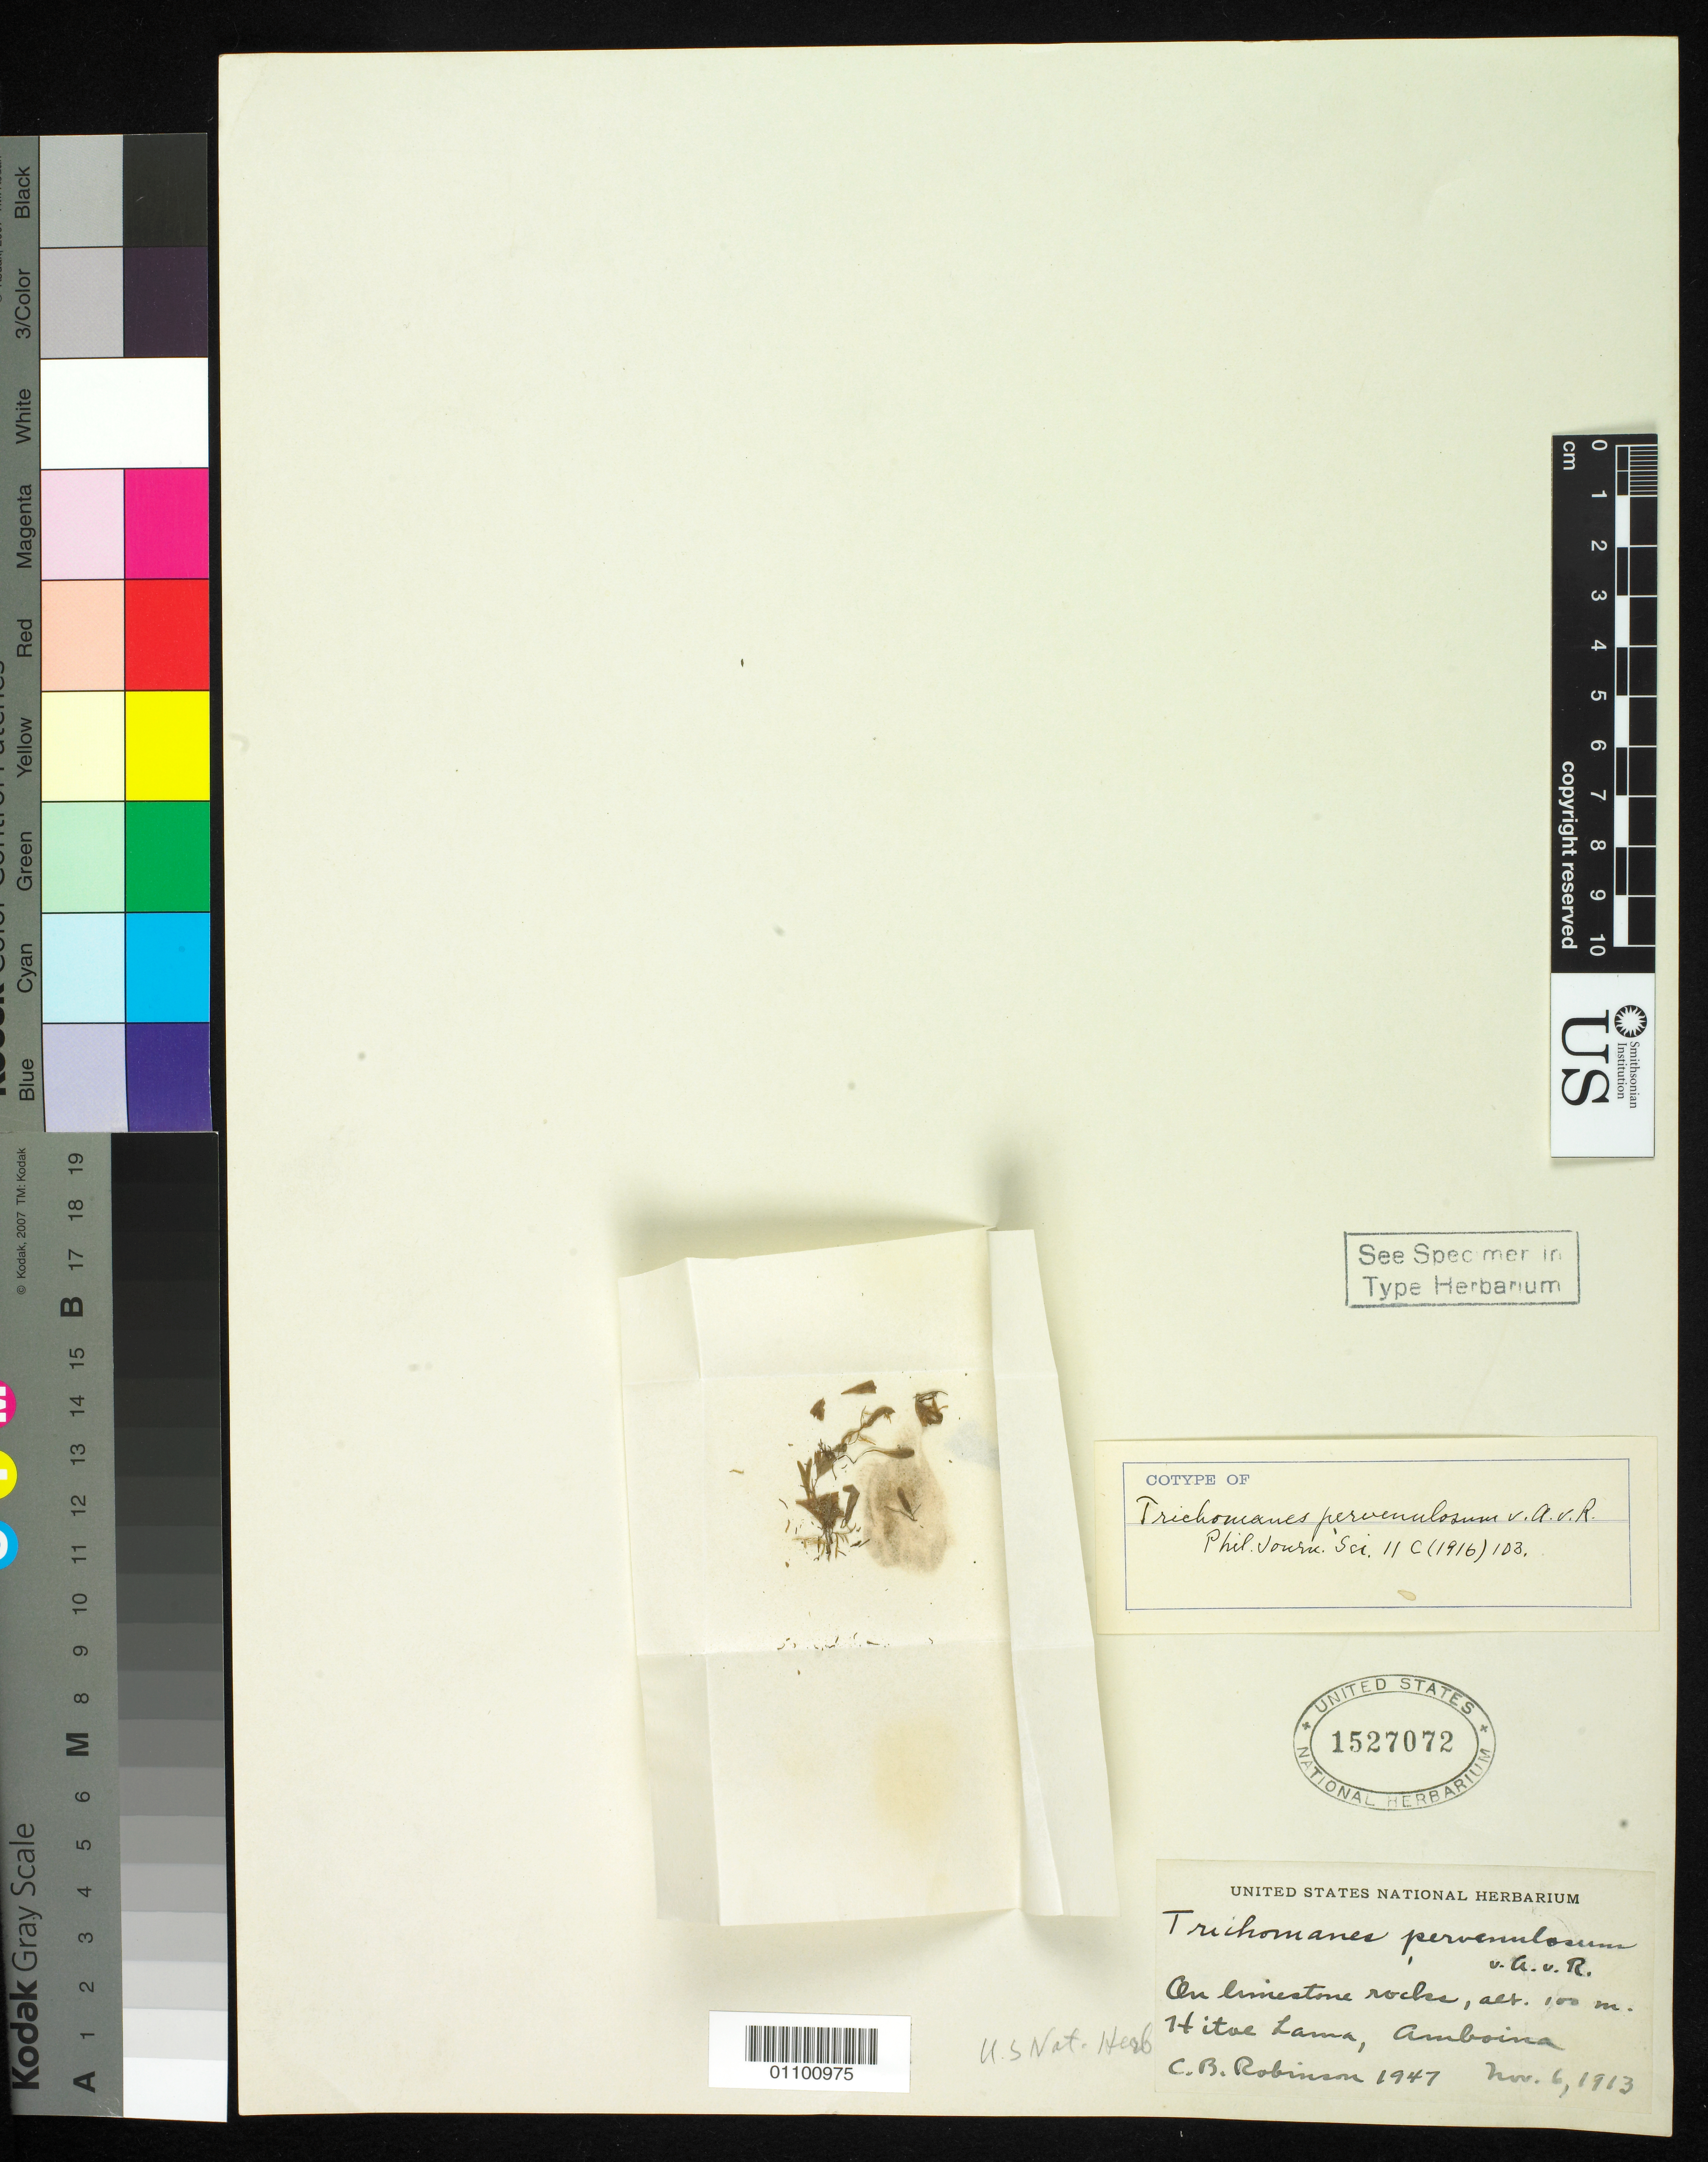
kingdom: Plantae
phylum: Tracheophyta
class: Polypodiopsida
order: Hymenophyllales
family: Hymenophyllaceae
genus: Trichomanes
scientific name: Trichomanes pervenulosum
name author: Alderw.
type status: Isotype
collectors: C. Robinson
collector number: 1947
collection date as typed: Nov 1913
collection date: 1913-11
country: Indonesia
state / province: Maluku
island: Amboina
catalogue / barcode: US 1527072